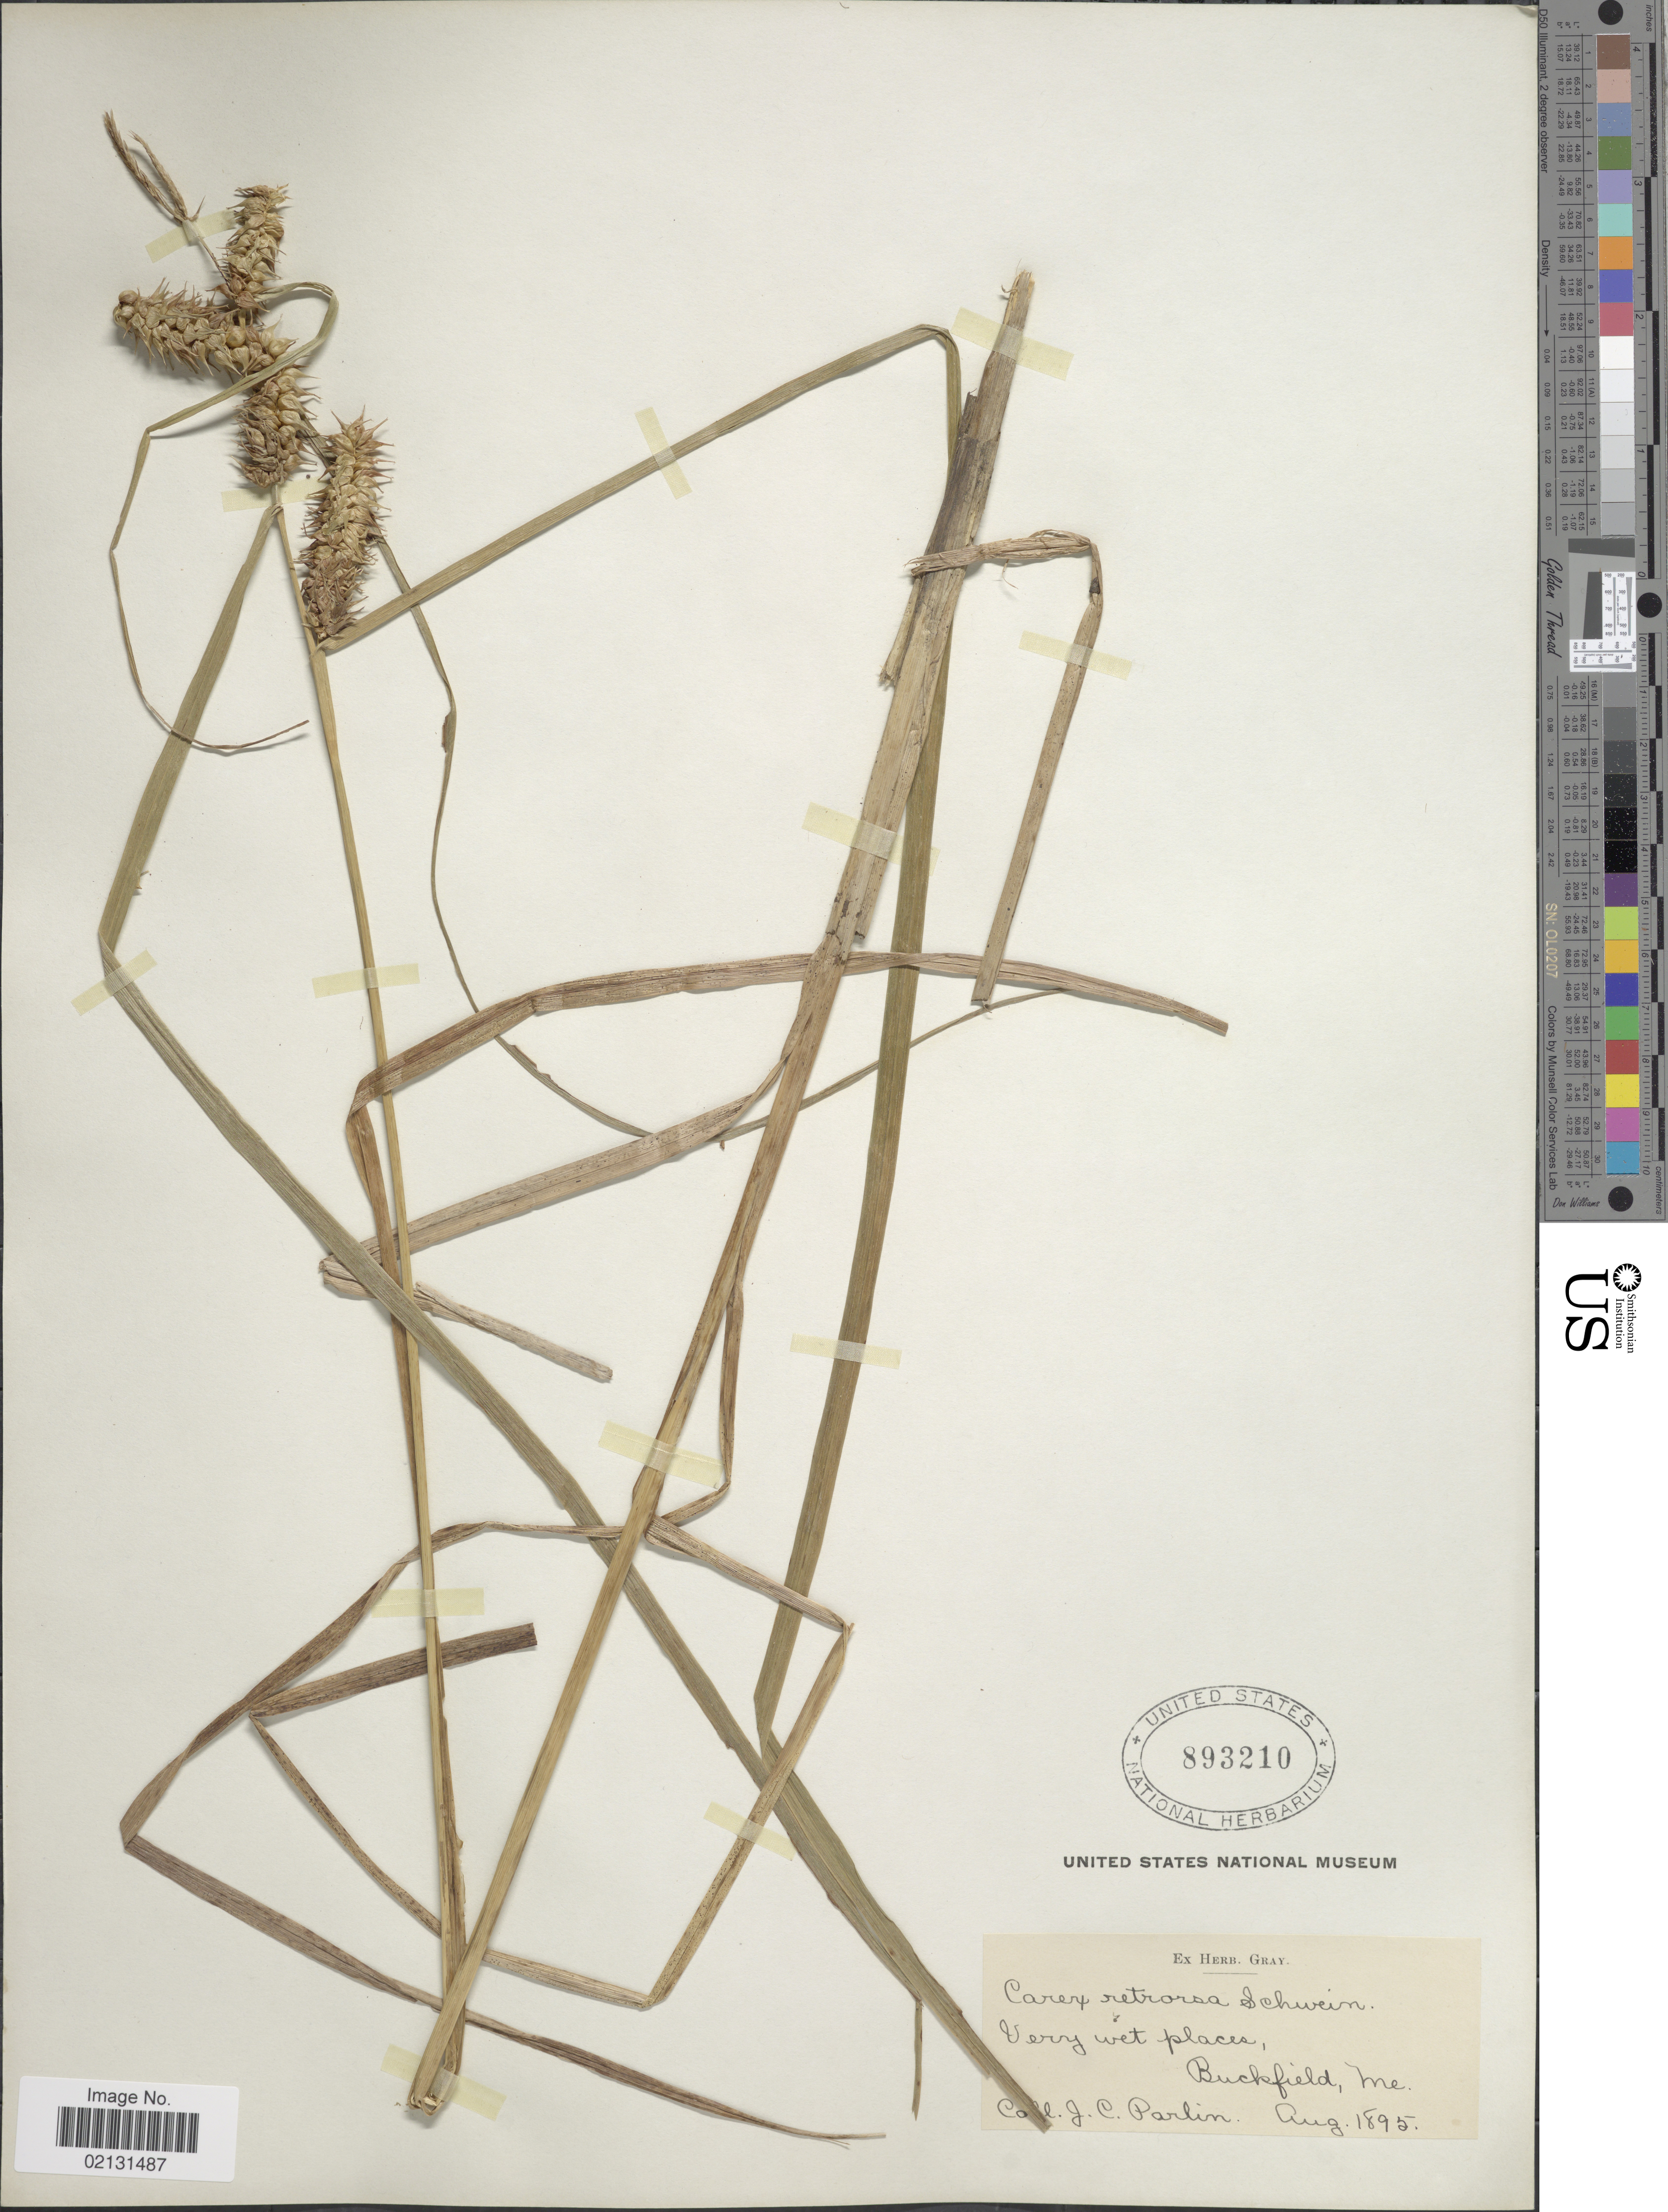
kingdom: Plantae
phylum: Tracheophyta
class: Liliopsida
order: Poales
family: Cyperaceae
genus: Carex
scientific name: Carex retrorsa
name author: Schwein.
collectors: J. Parlin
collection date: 1895-08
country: United States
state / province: Maine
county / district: Oxford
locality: Buckfield.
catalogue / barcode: US 893210